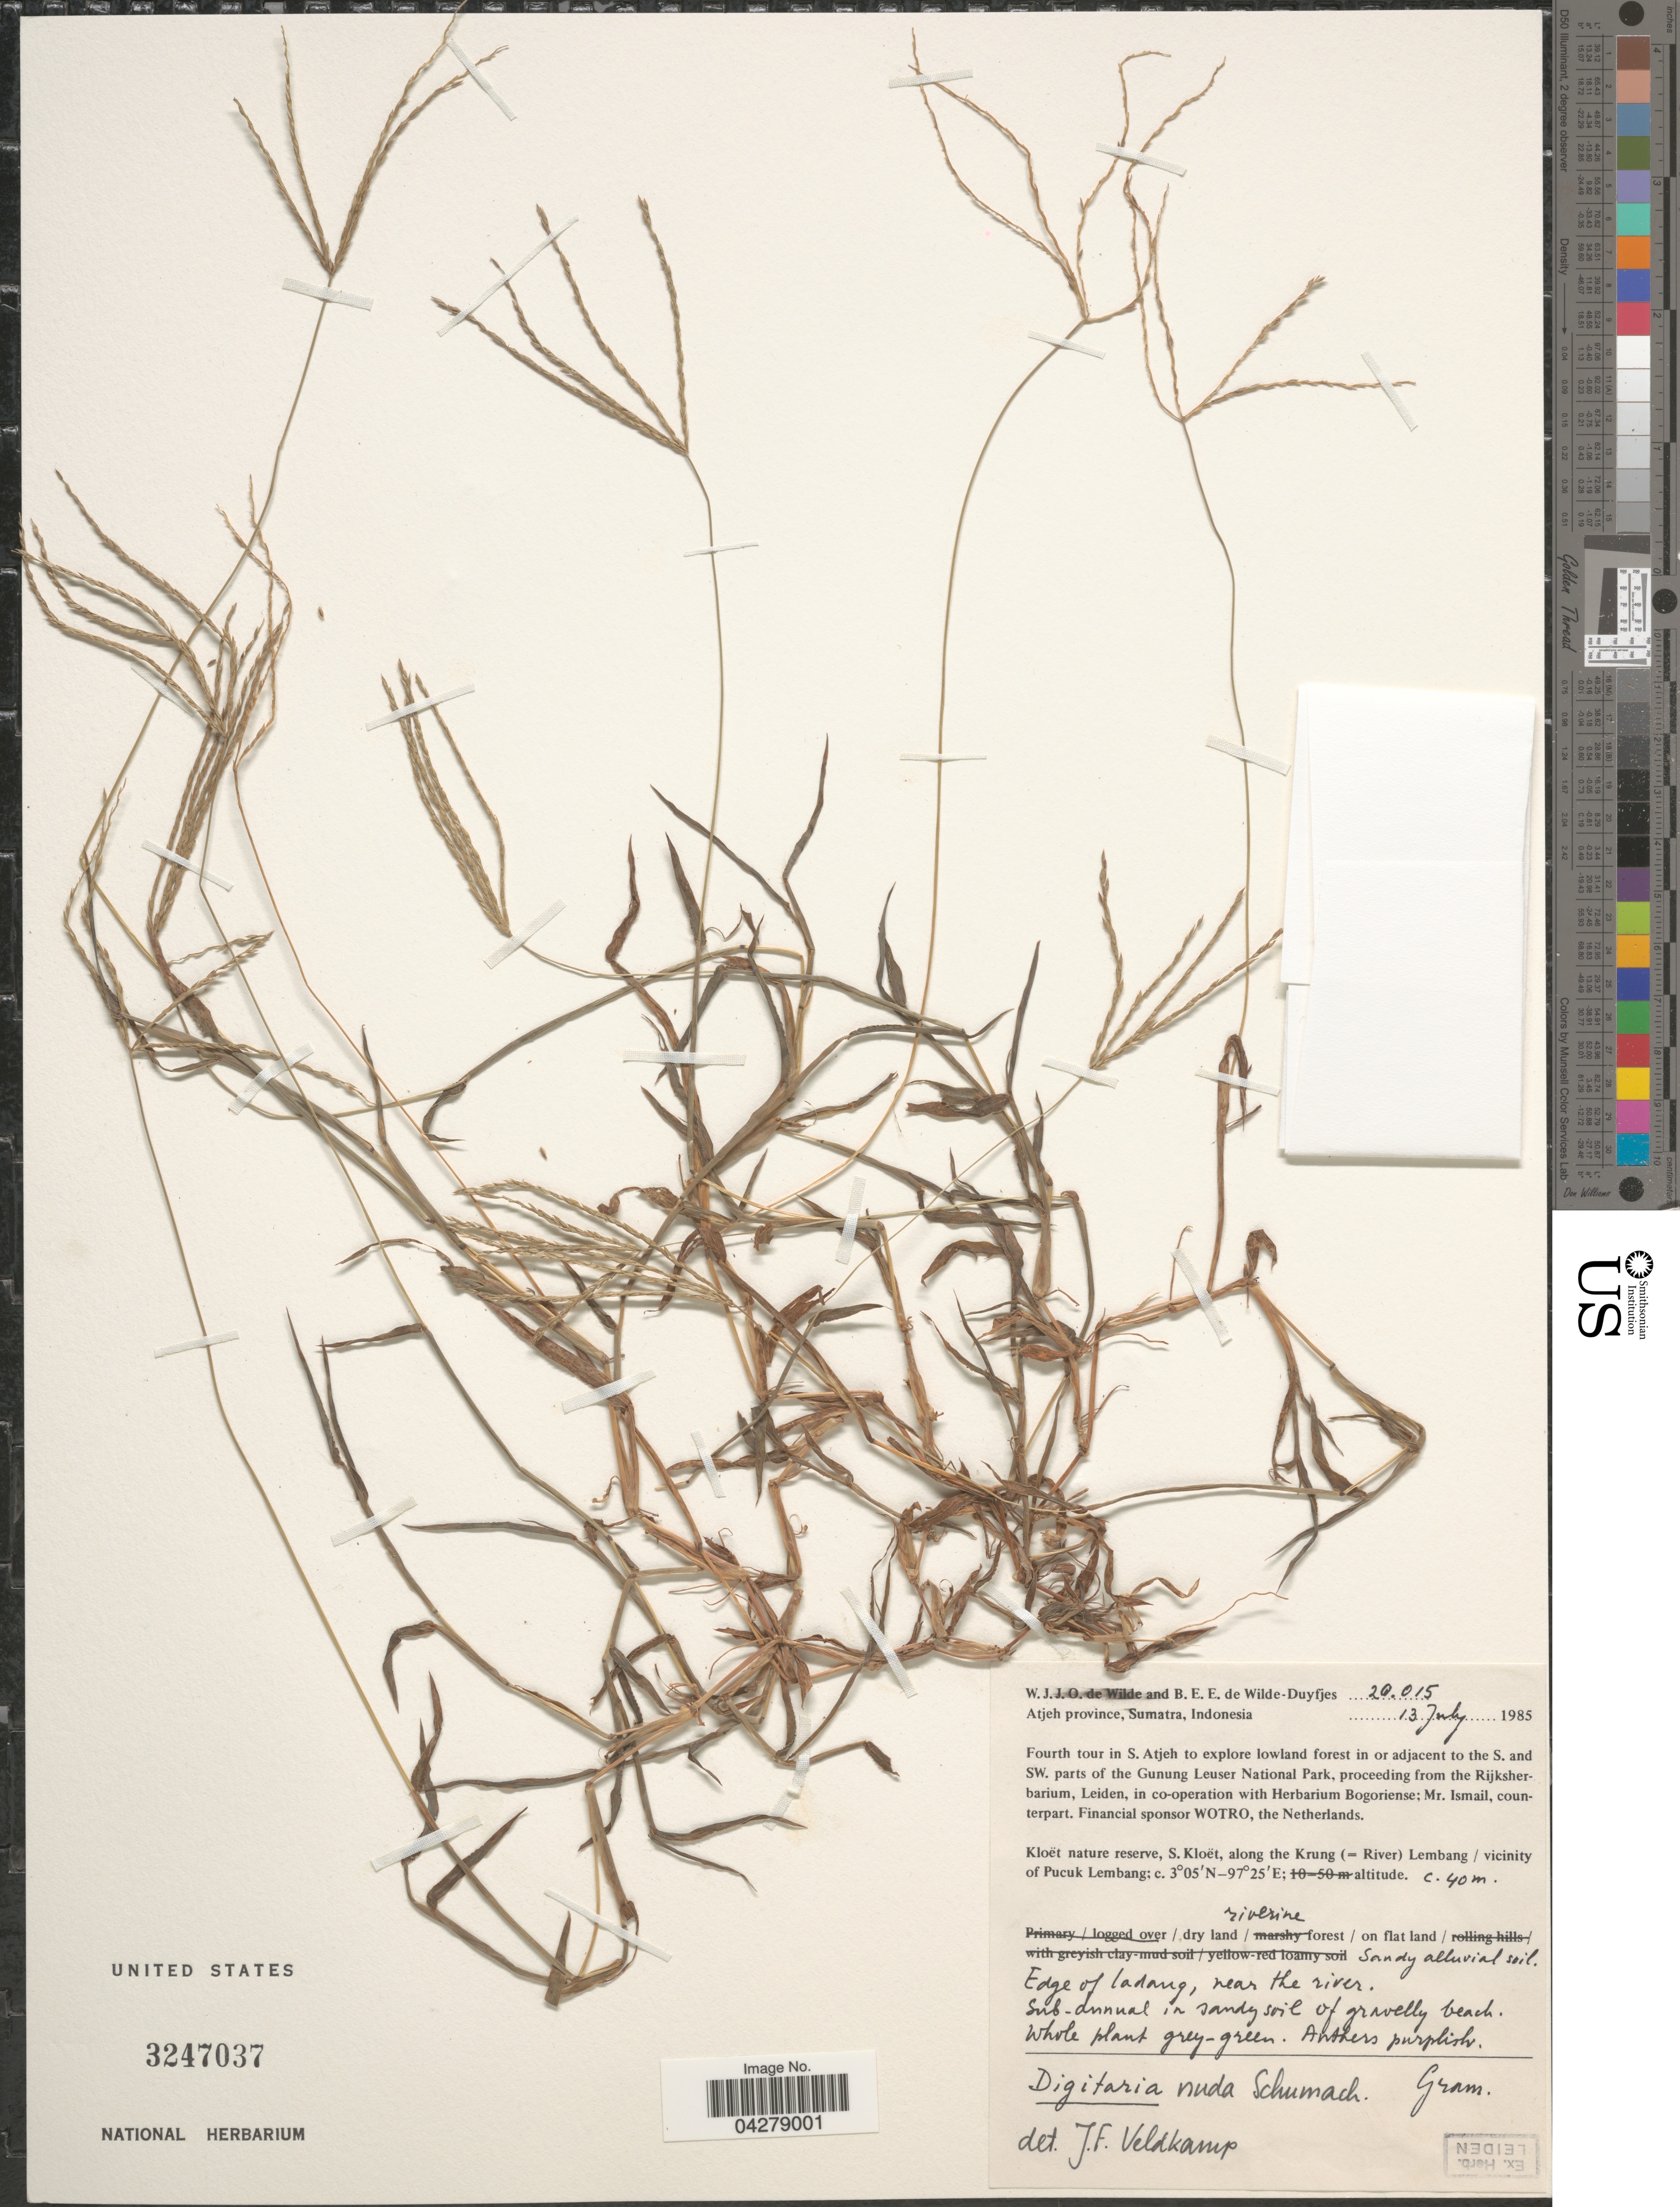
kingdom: Plantae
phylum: Tracheophyta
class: Liliopsida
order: Poales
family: Poaceae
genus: Digitaria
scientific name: Digitaria nuda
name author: Schumach.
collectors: W. J. de Wilde & B. E. de Wilde-Duyfjes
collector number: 20015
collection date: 1985-07-13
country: Indonesia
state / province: Sumatra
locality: Atjeh province. Fourth tour in S. Atjeh to explore lowland forest in or adjacent to the S. and SW. parts of the Gunung Leuser National Park. Kloët nature reserve, S. Kloët, along the Krung (=River) Lembang / vicinity of Pucuk Lembang. Riverine. Sandy alluvial soil. Edge of ladang, near the river.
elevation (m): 40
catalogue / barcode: US 3247037